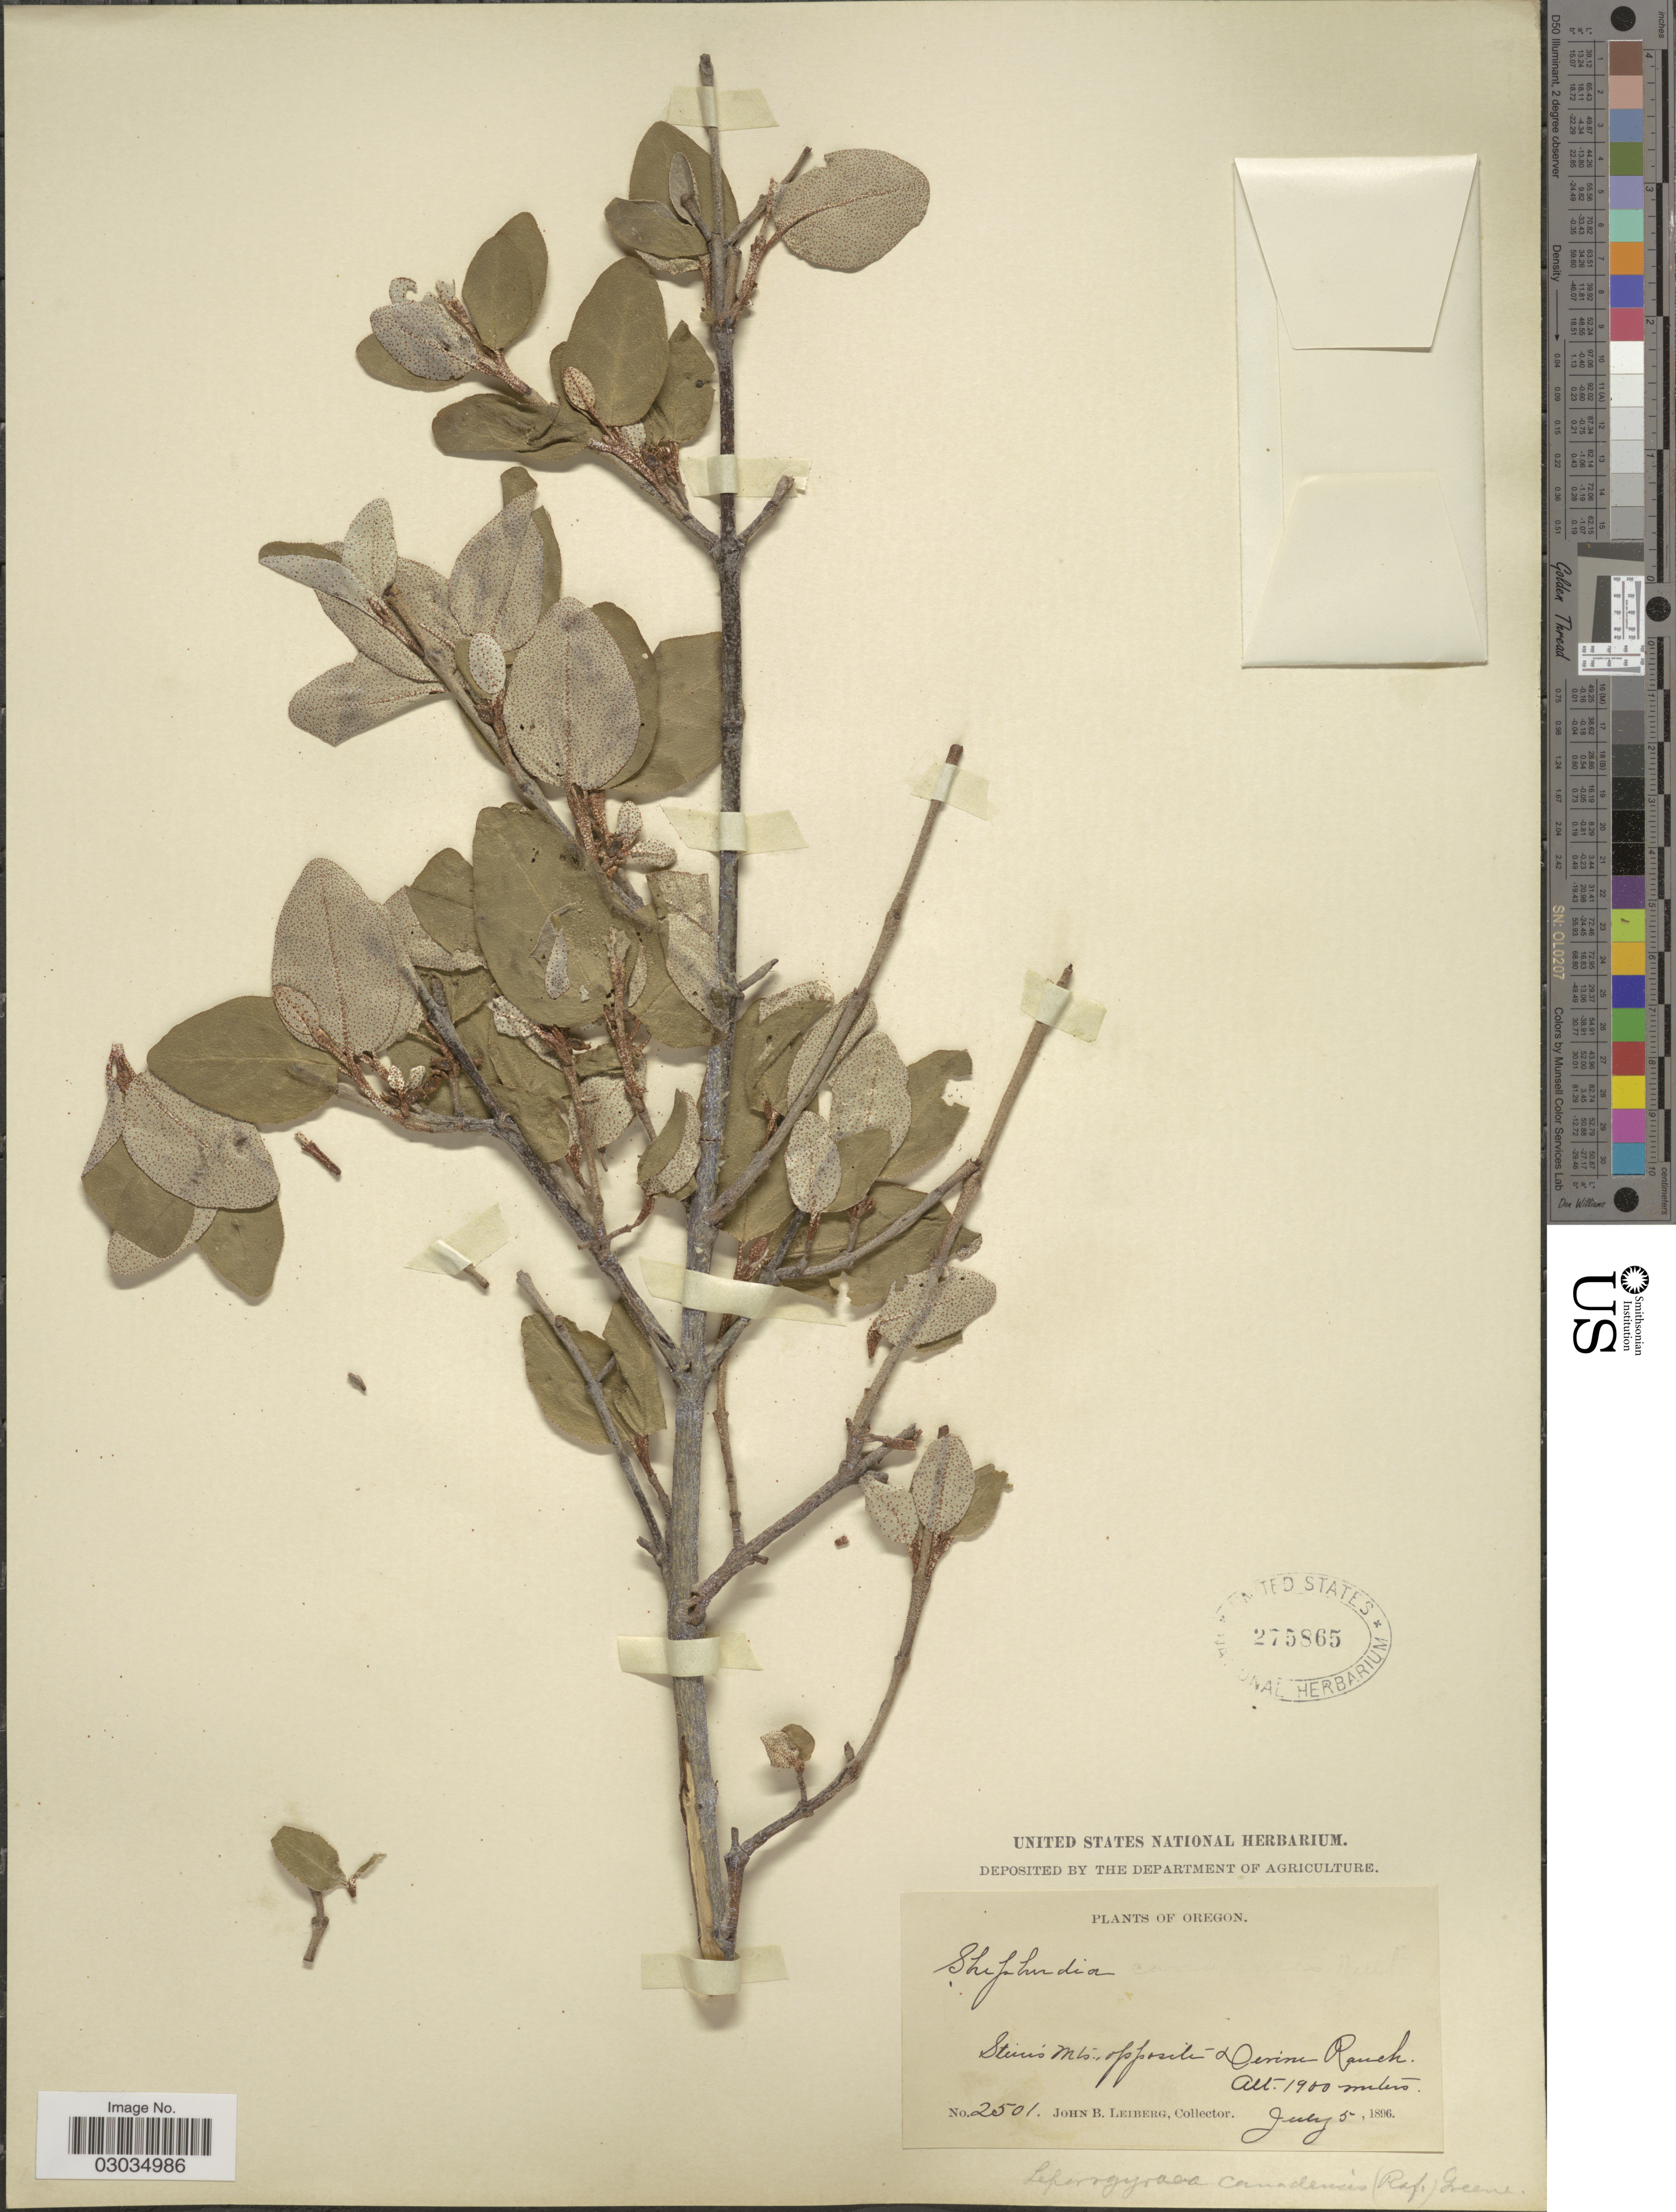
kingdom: Plantae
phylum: Tracheophyta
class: Magnoliopsida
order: Rosales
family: Elaeagnaceae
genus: Shepherdia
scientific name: Shepherdia canadensis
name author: (L.) Nutt.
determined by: Strong, M. T., (US), Smithsonian Institution - National Museum of Natural History (UNITED STATES)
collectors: J. Leiberg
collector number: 2501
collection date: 1896-07-05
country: United States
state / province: Oregon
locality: Stein's Mts., opposite Devine Ranch.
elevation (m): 1900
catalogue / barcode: US 275865